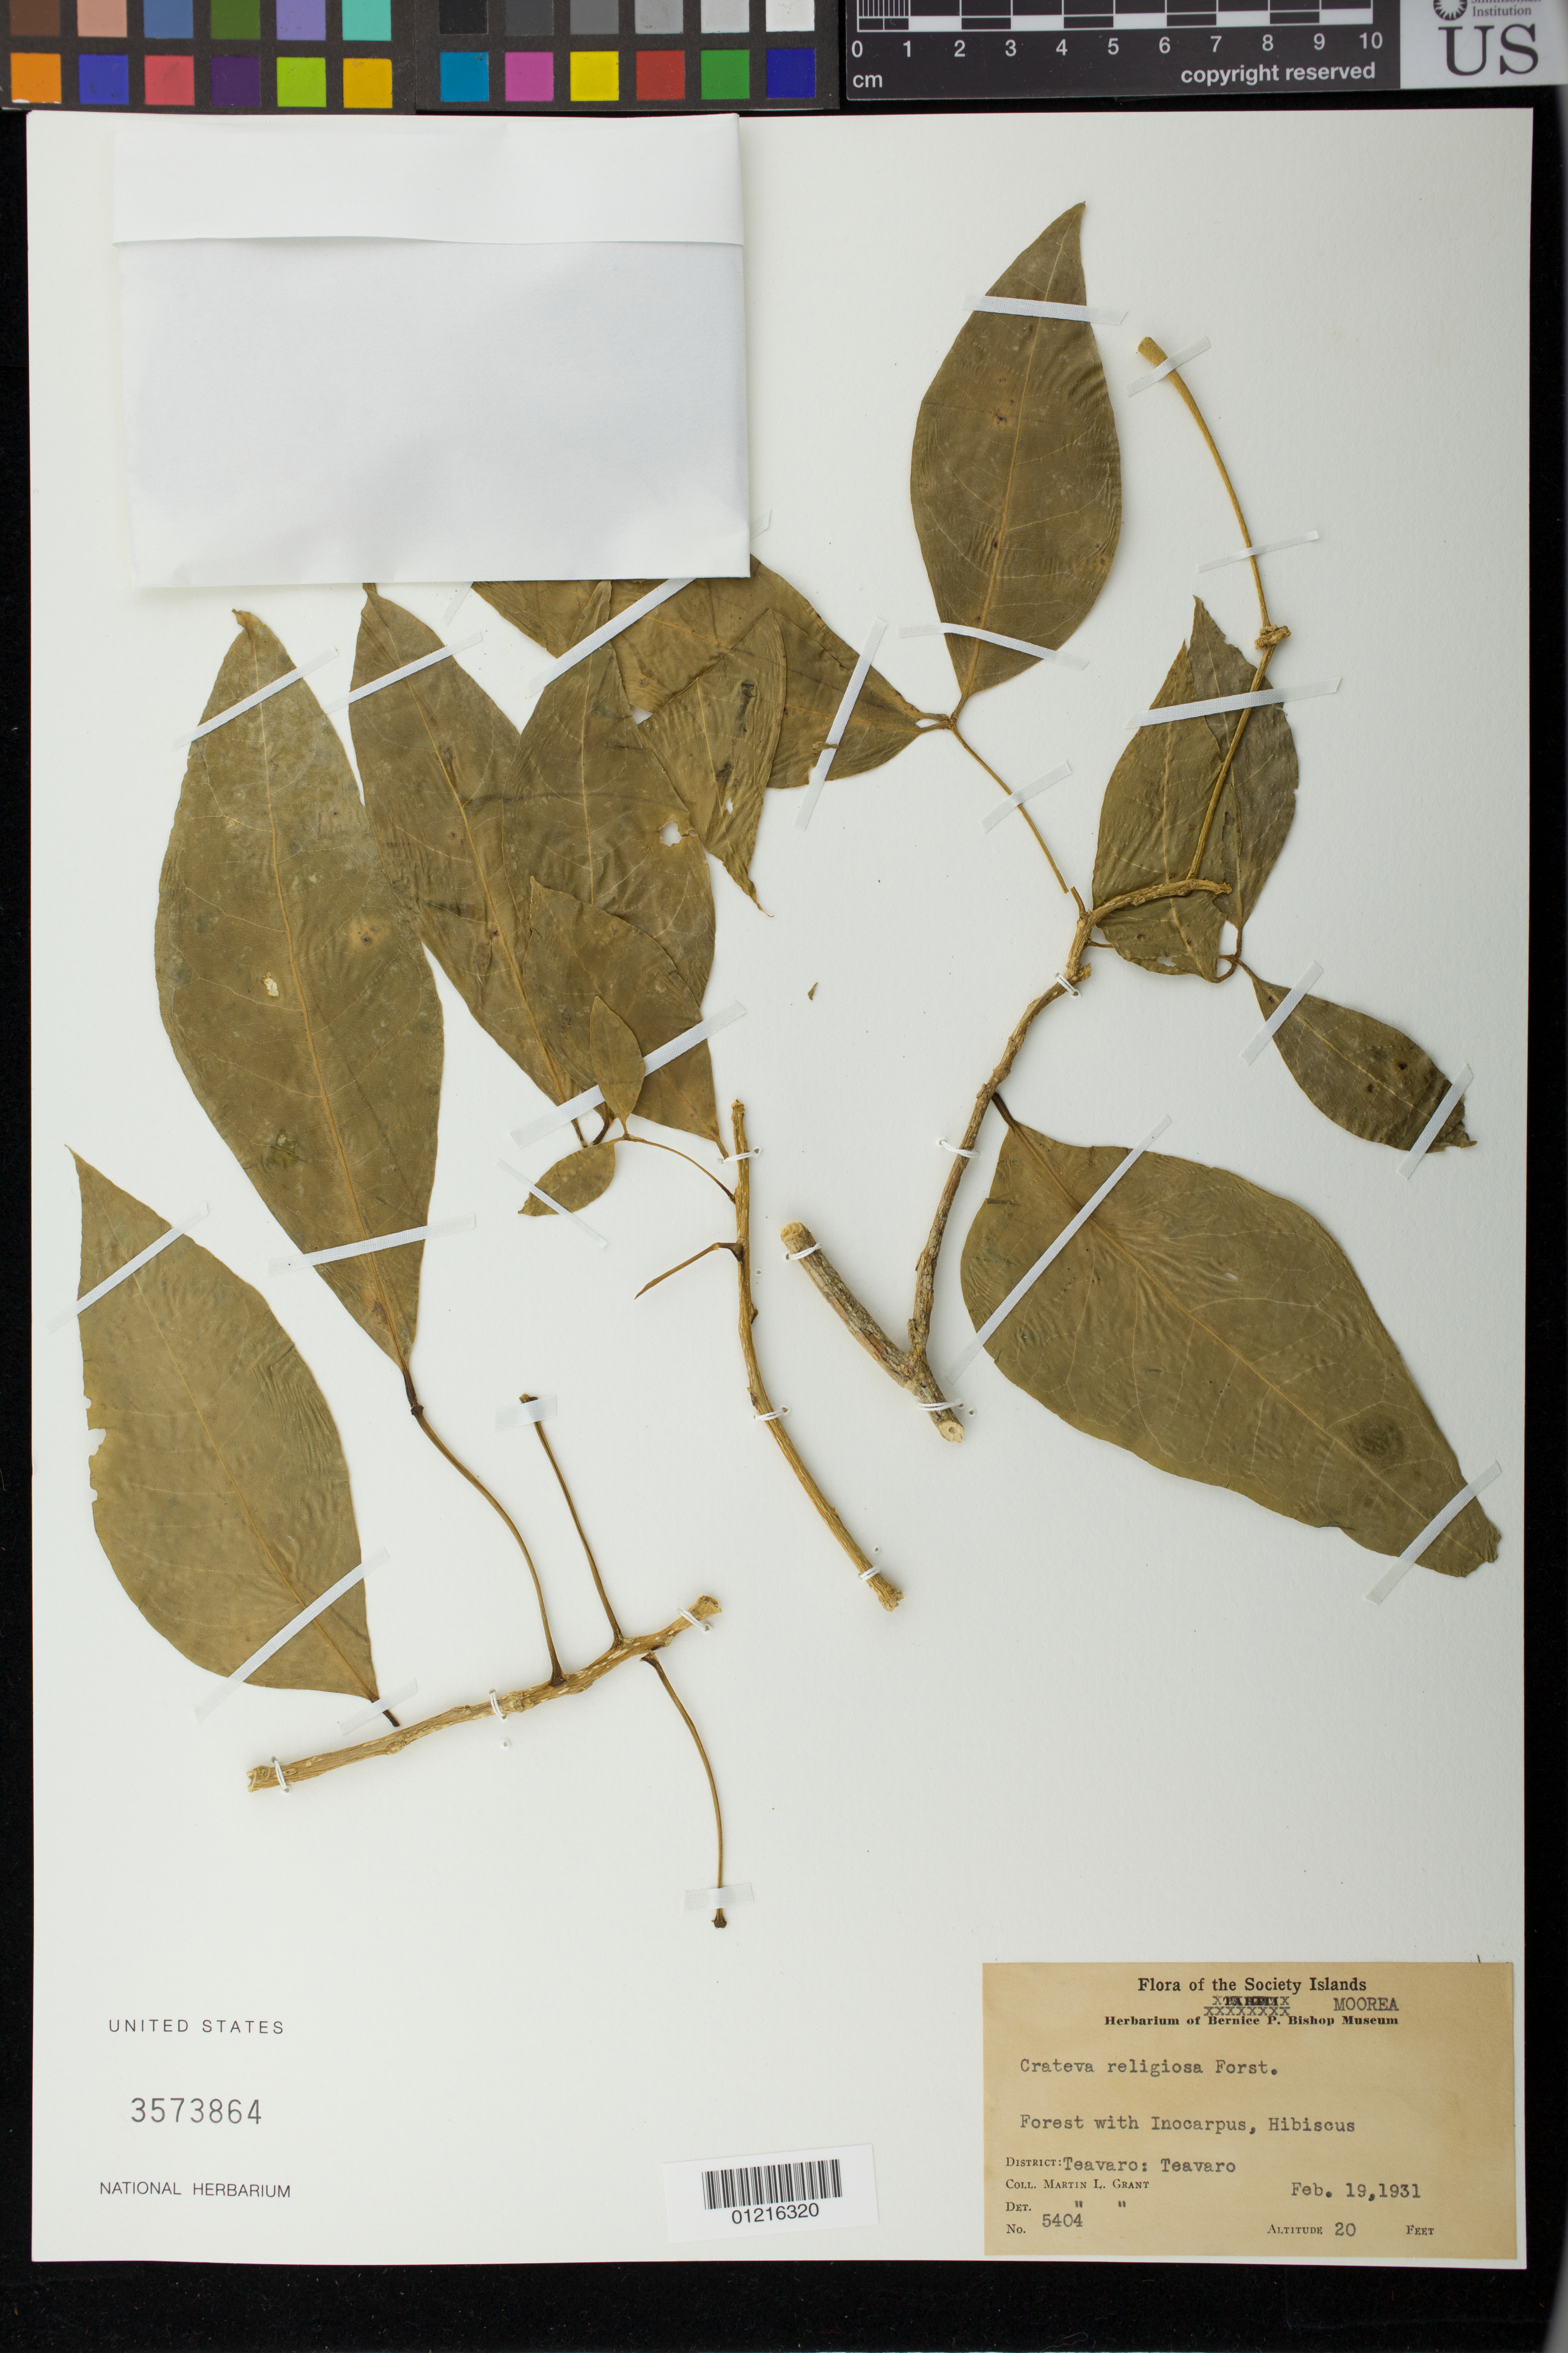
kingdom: Plantae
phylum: Tracheophyta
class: Magnoliopsida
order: Brassicales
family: Capparaceae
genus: Crateva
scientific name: Crateva religiosa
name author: G. Forst.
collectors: M. L. Grant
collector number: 5404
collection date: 1931-02-19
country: French Polynesia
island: Moorea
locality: Teavaro; Teavaro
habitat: Forest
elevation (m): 6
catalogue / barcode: US 3573864